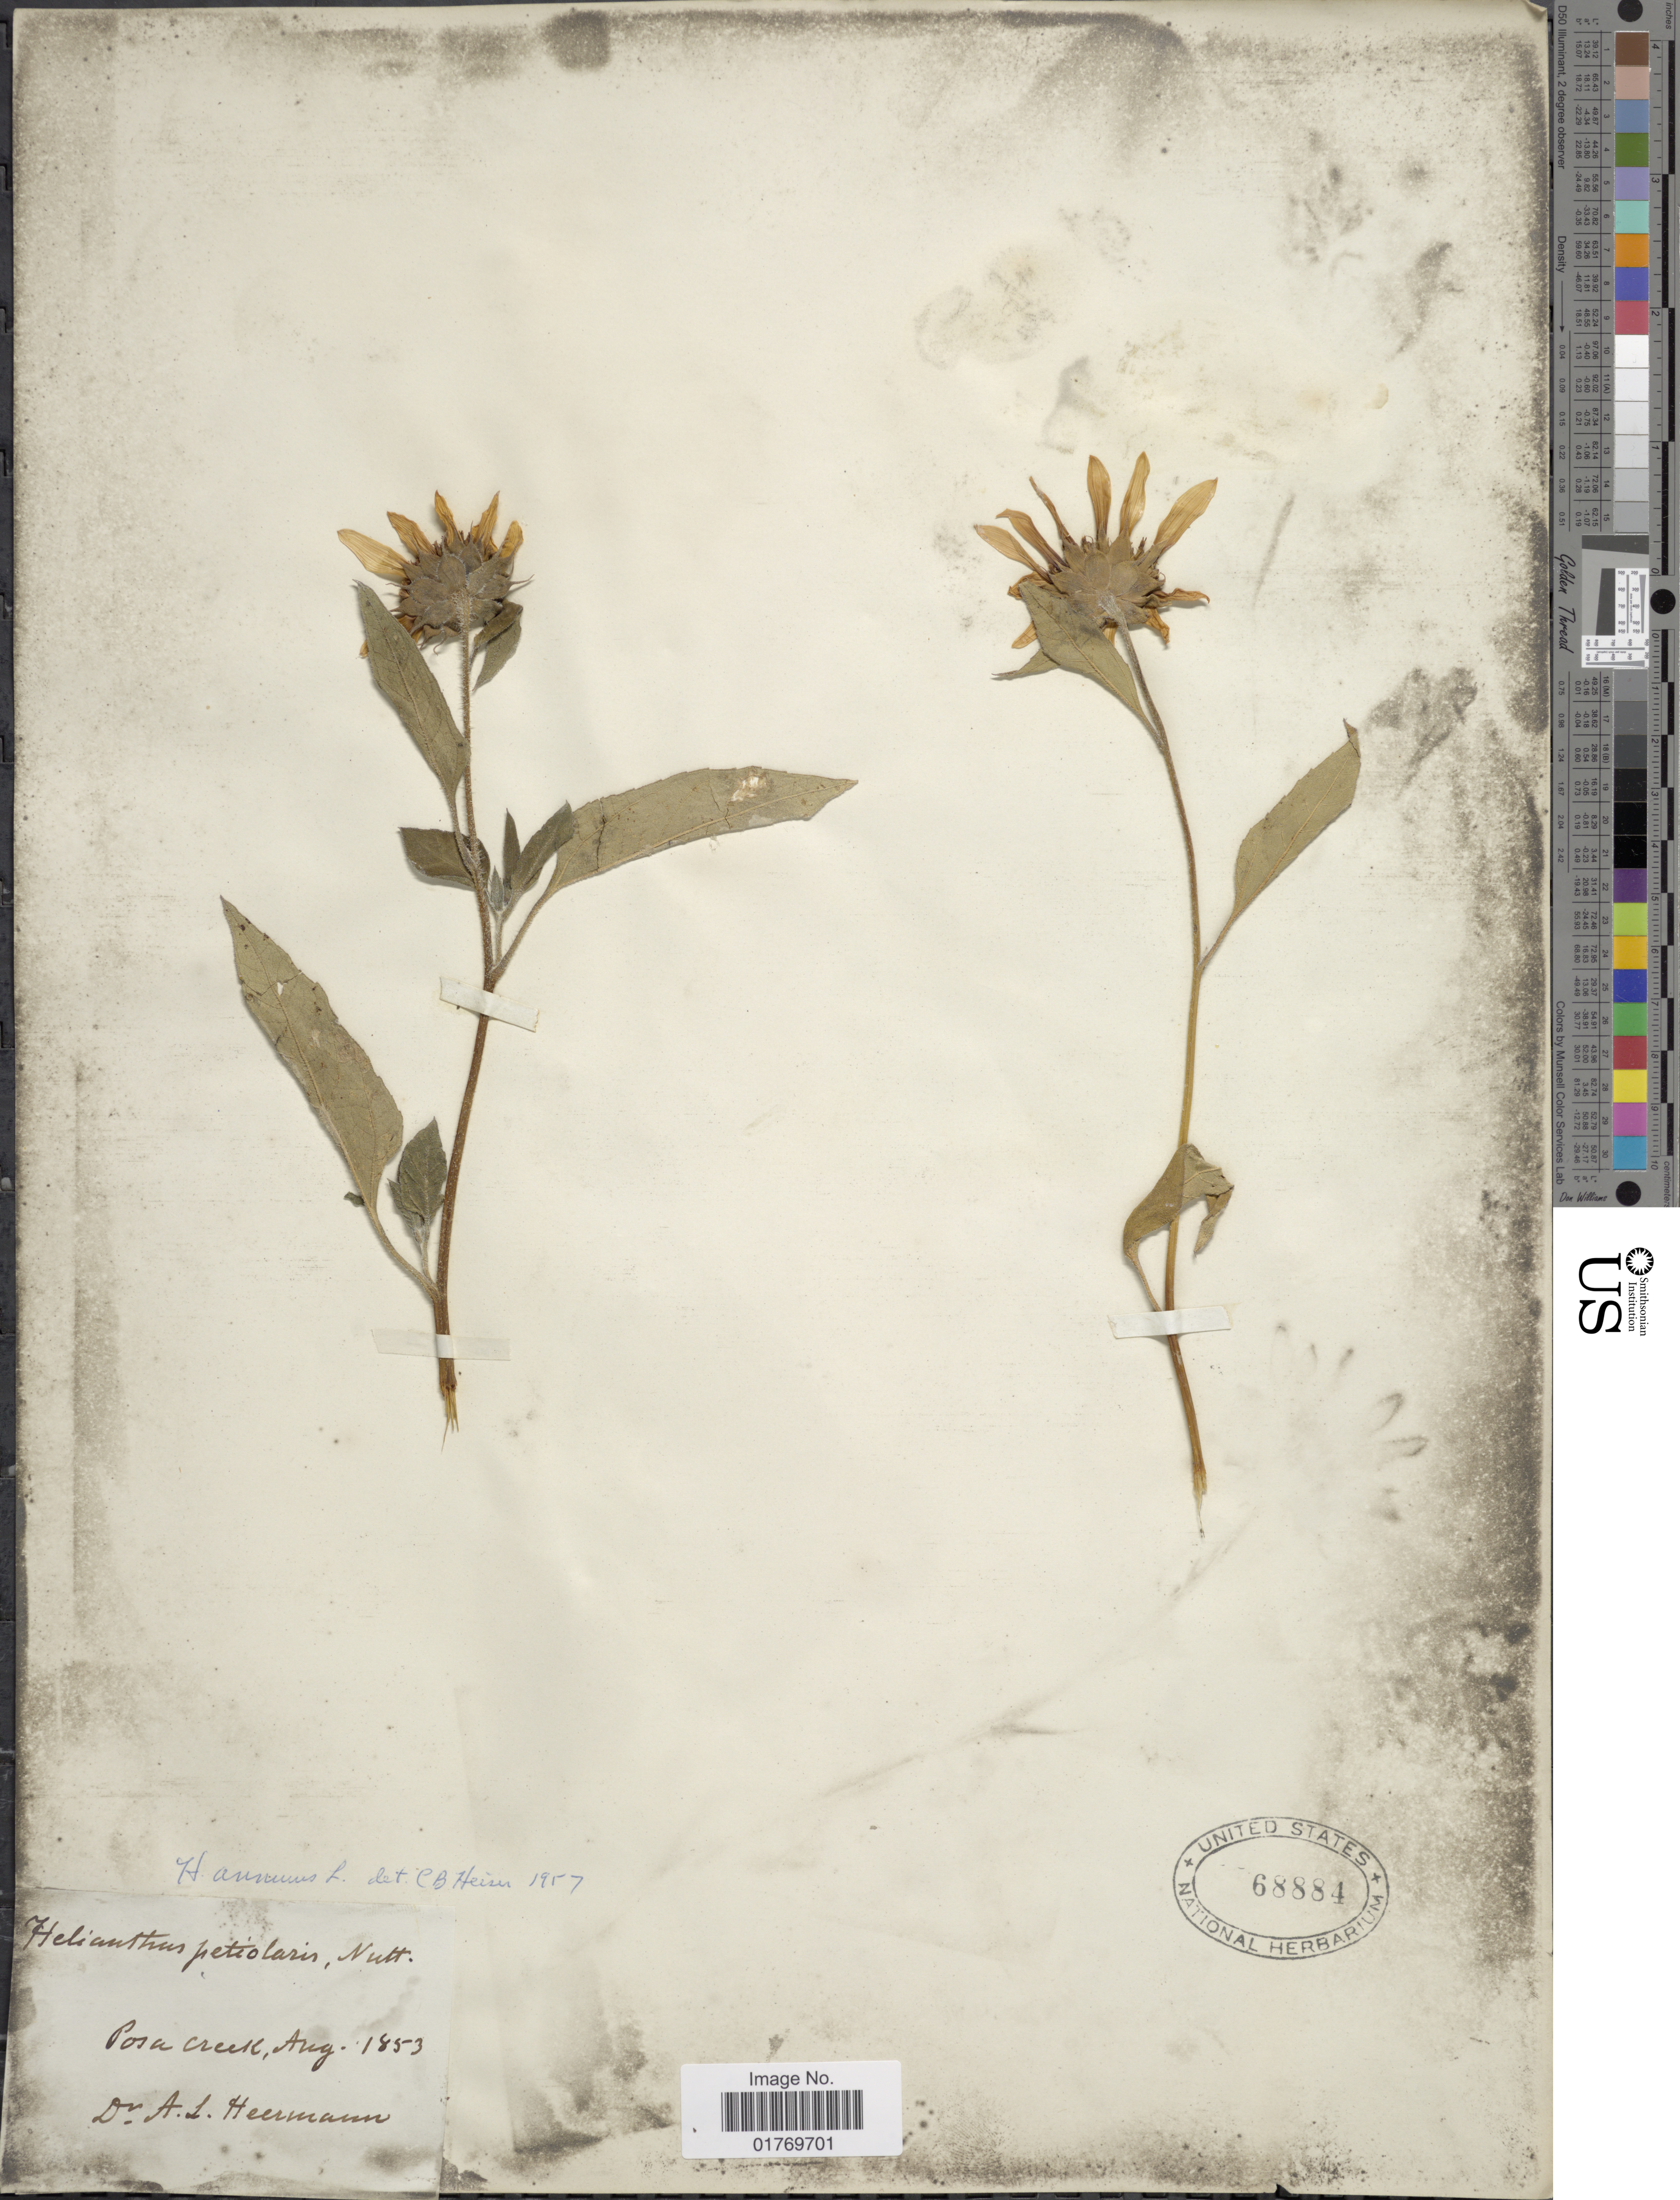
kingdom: Plantae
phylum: Tracheophyta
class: Magnoliopsida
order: Asterales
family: Asteraceae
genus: Helianthus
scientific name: Helianthus annuus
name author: L.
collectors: A. Heermann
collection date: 1853-08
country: United States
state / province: California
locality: Poso Creek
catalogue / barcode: US 68884